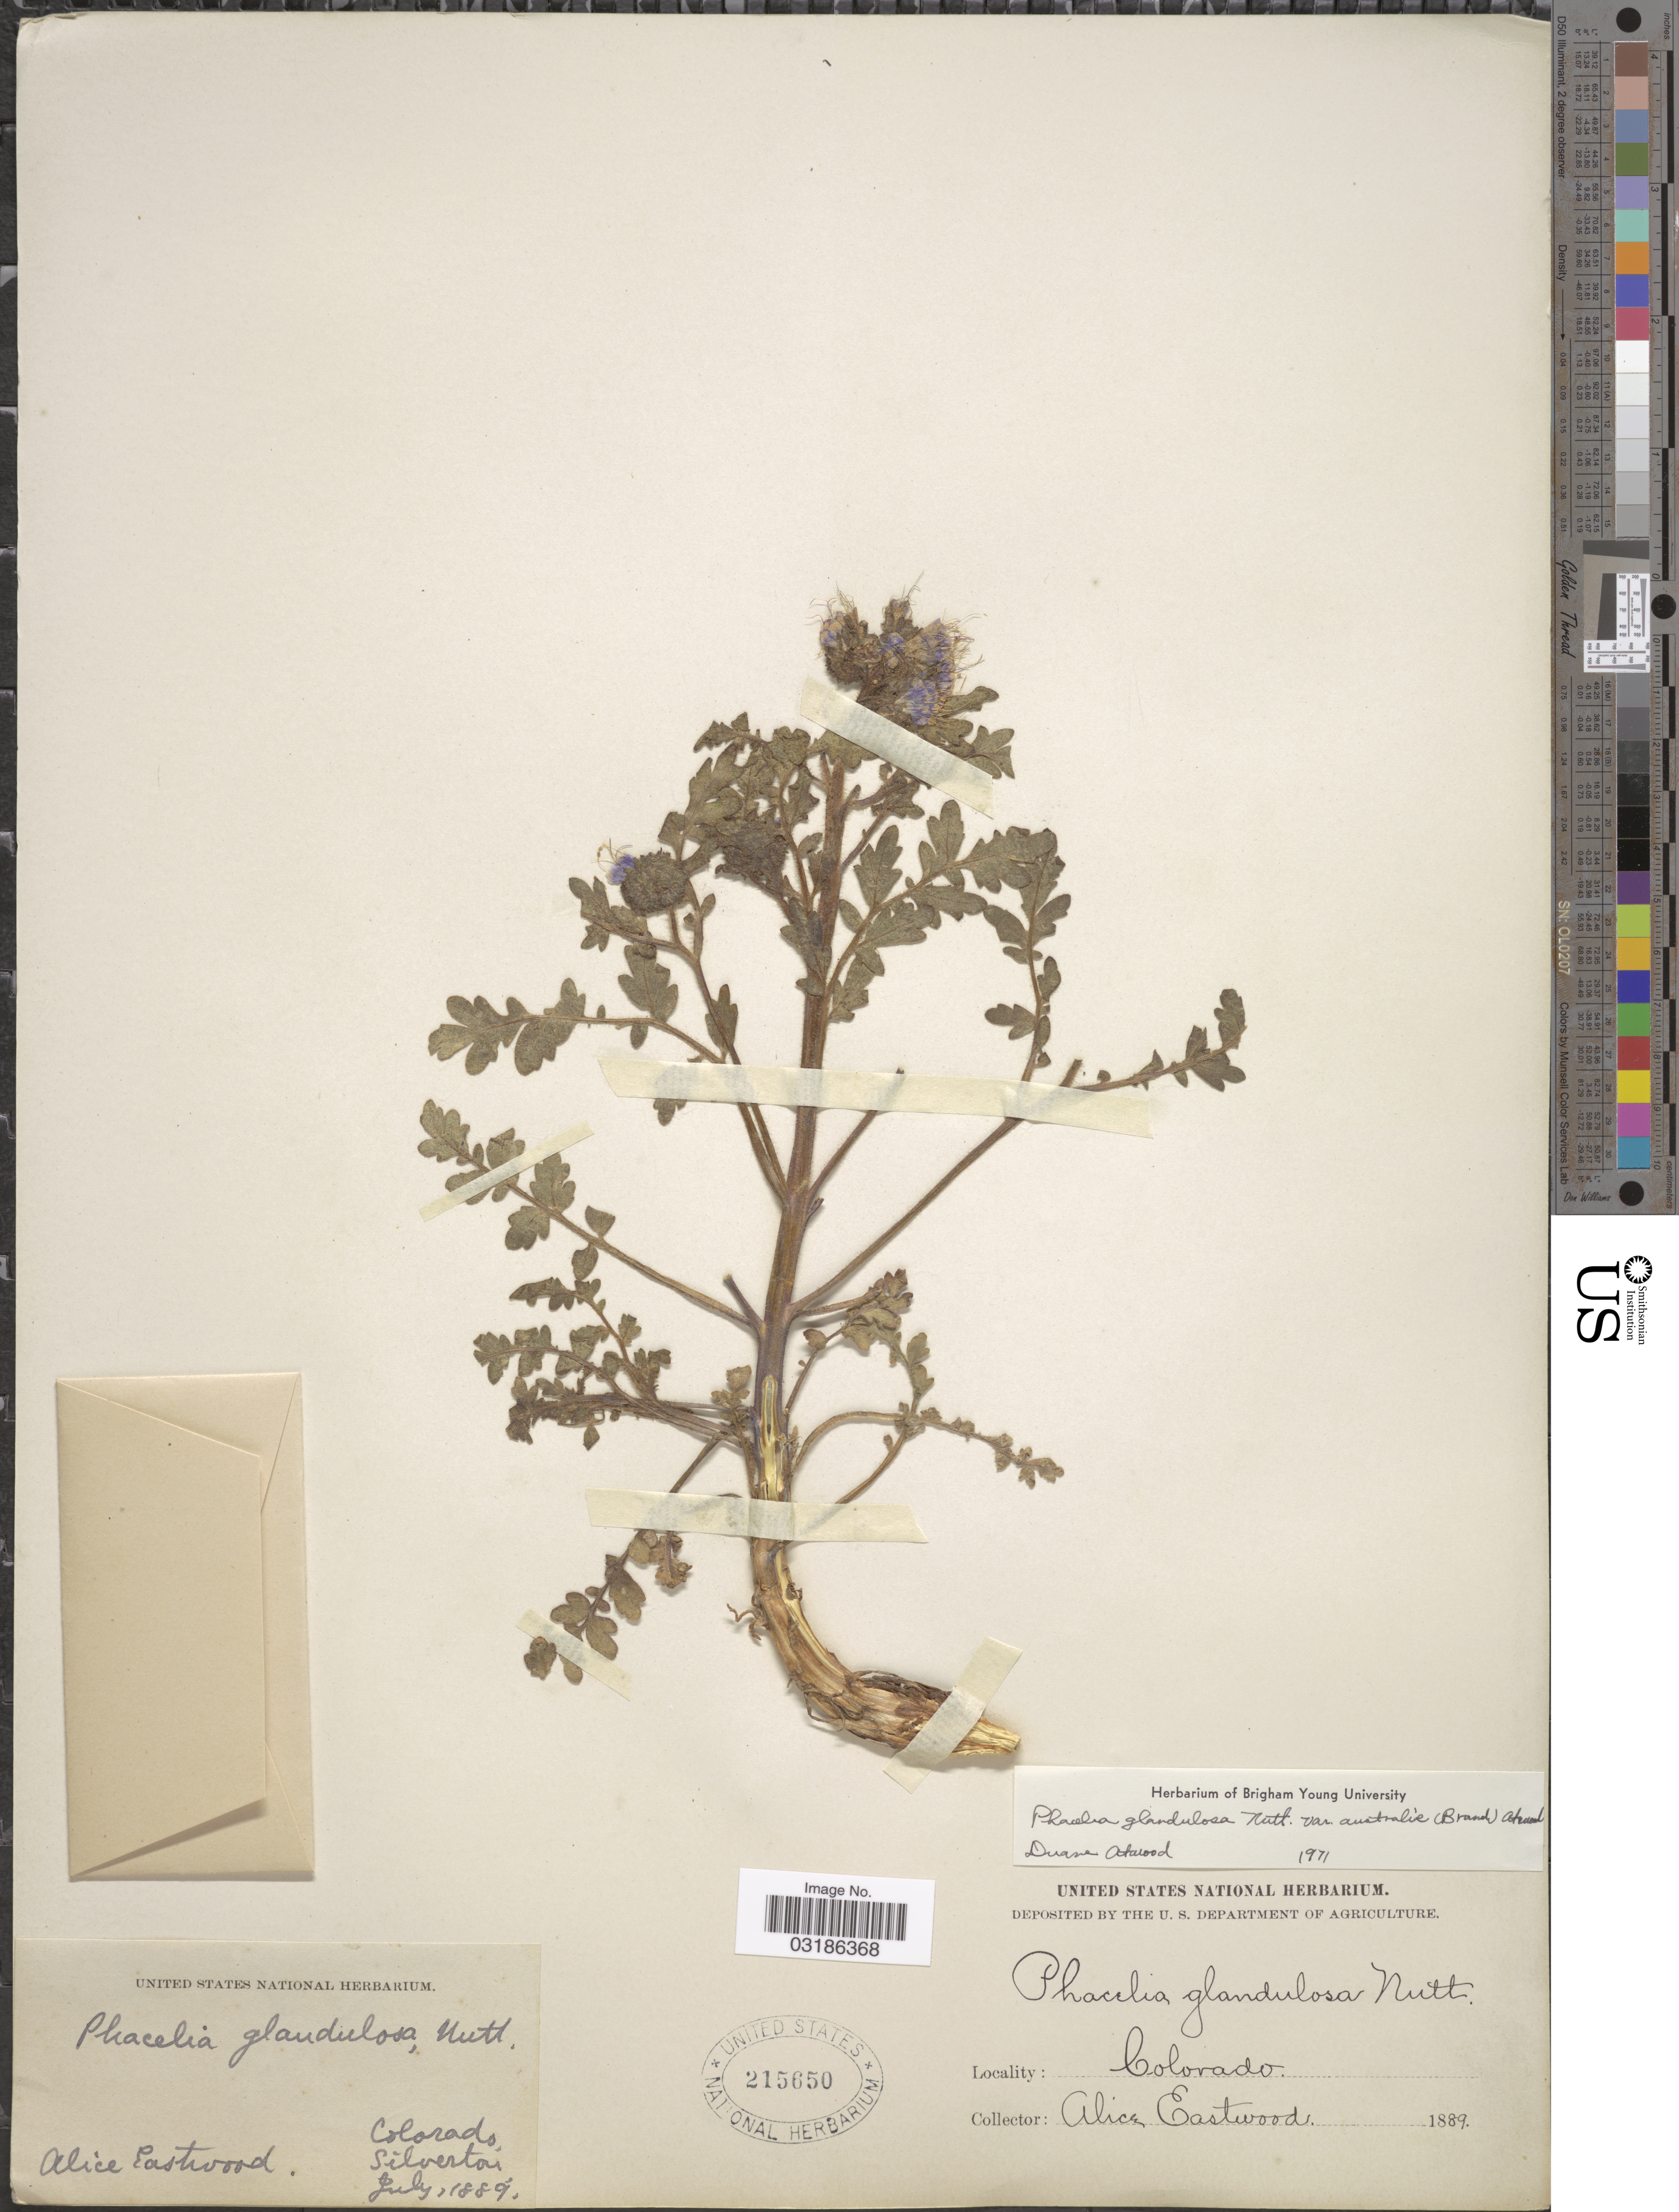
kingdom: Plantae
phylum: Tracheophyta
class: Magnoliopsida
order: Boraginales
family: Hydrophyllaceae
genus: Phacelia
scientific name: Phacelia glandulosa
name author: Nutt.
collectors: A. Eastwood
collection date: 1889-07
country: United States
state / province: Colorado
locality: Silverton.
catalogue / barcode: US 215650